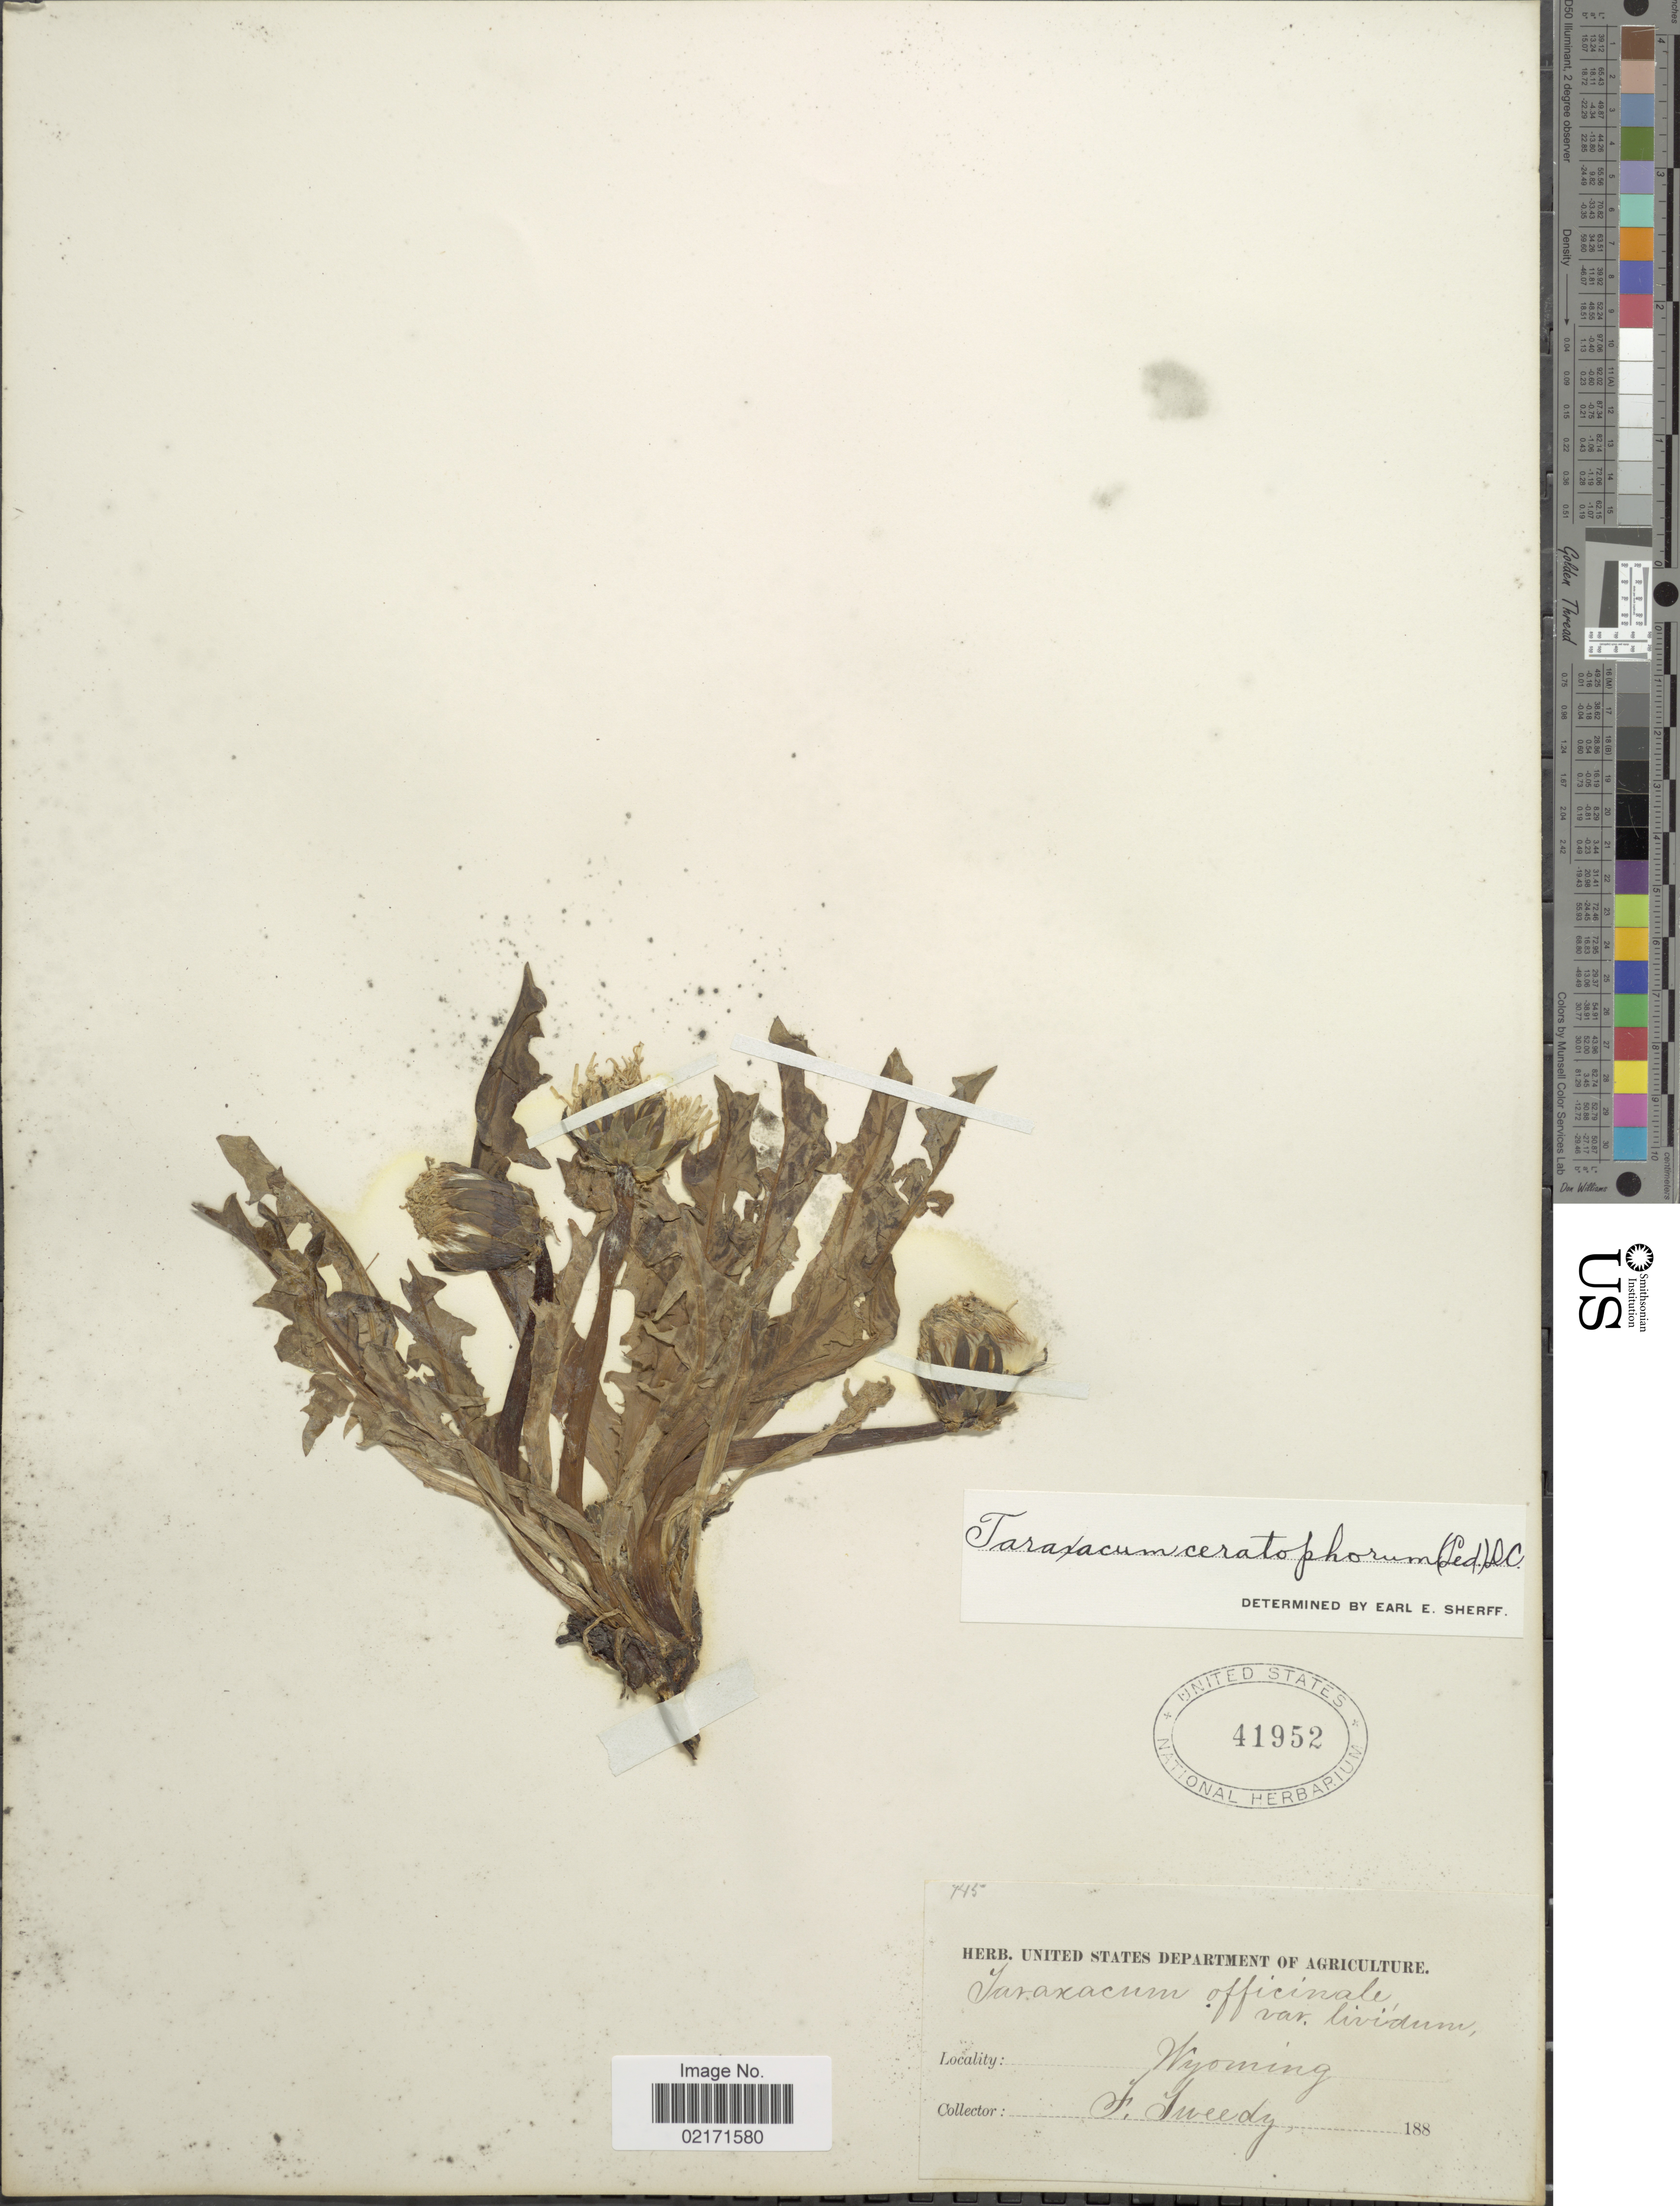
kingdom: Plantae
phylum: Tracheophyta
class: Magnoliopsida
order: Asterales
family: Asteraceae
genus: Taraxacum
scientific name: Taraxacum ceratophorum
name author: (Ledeb.) DC.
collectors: F. Tweedy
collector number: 745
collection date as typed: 188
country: United States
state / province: Wyoming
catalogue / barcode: US 41952